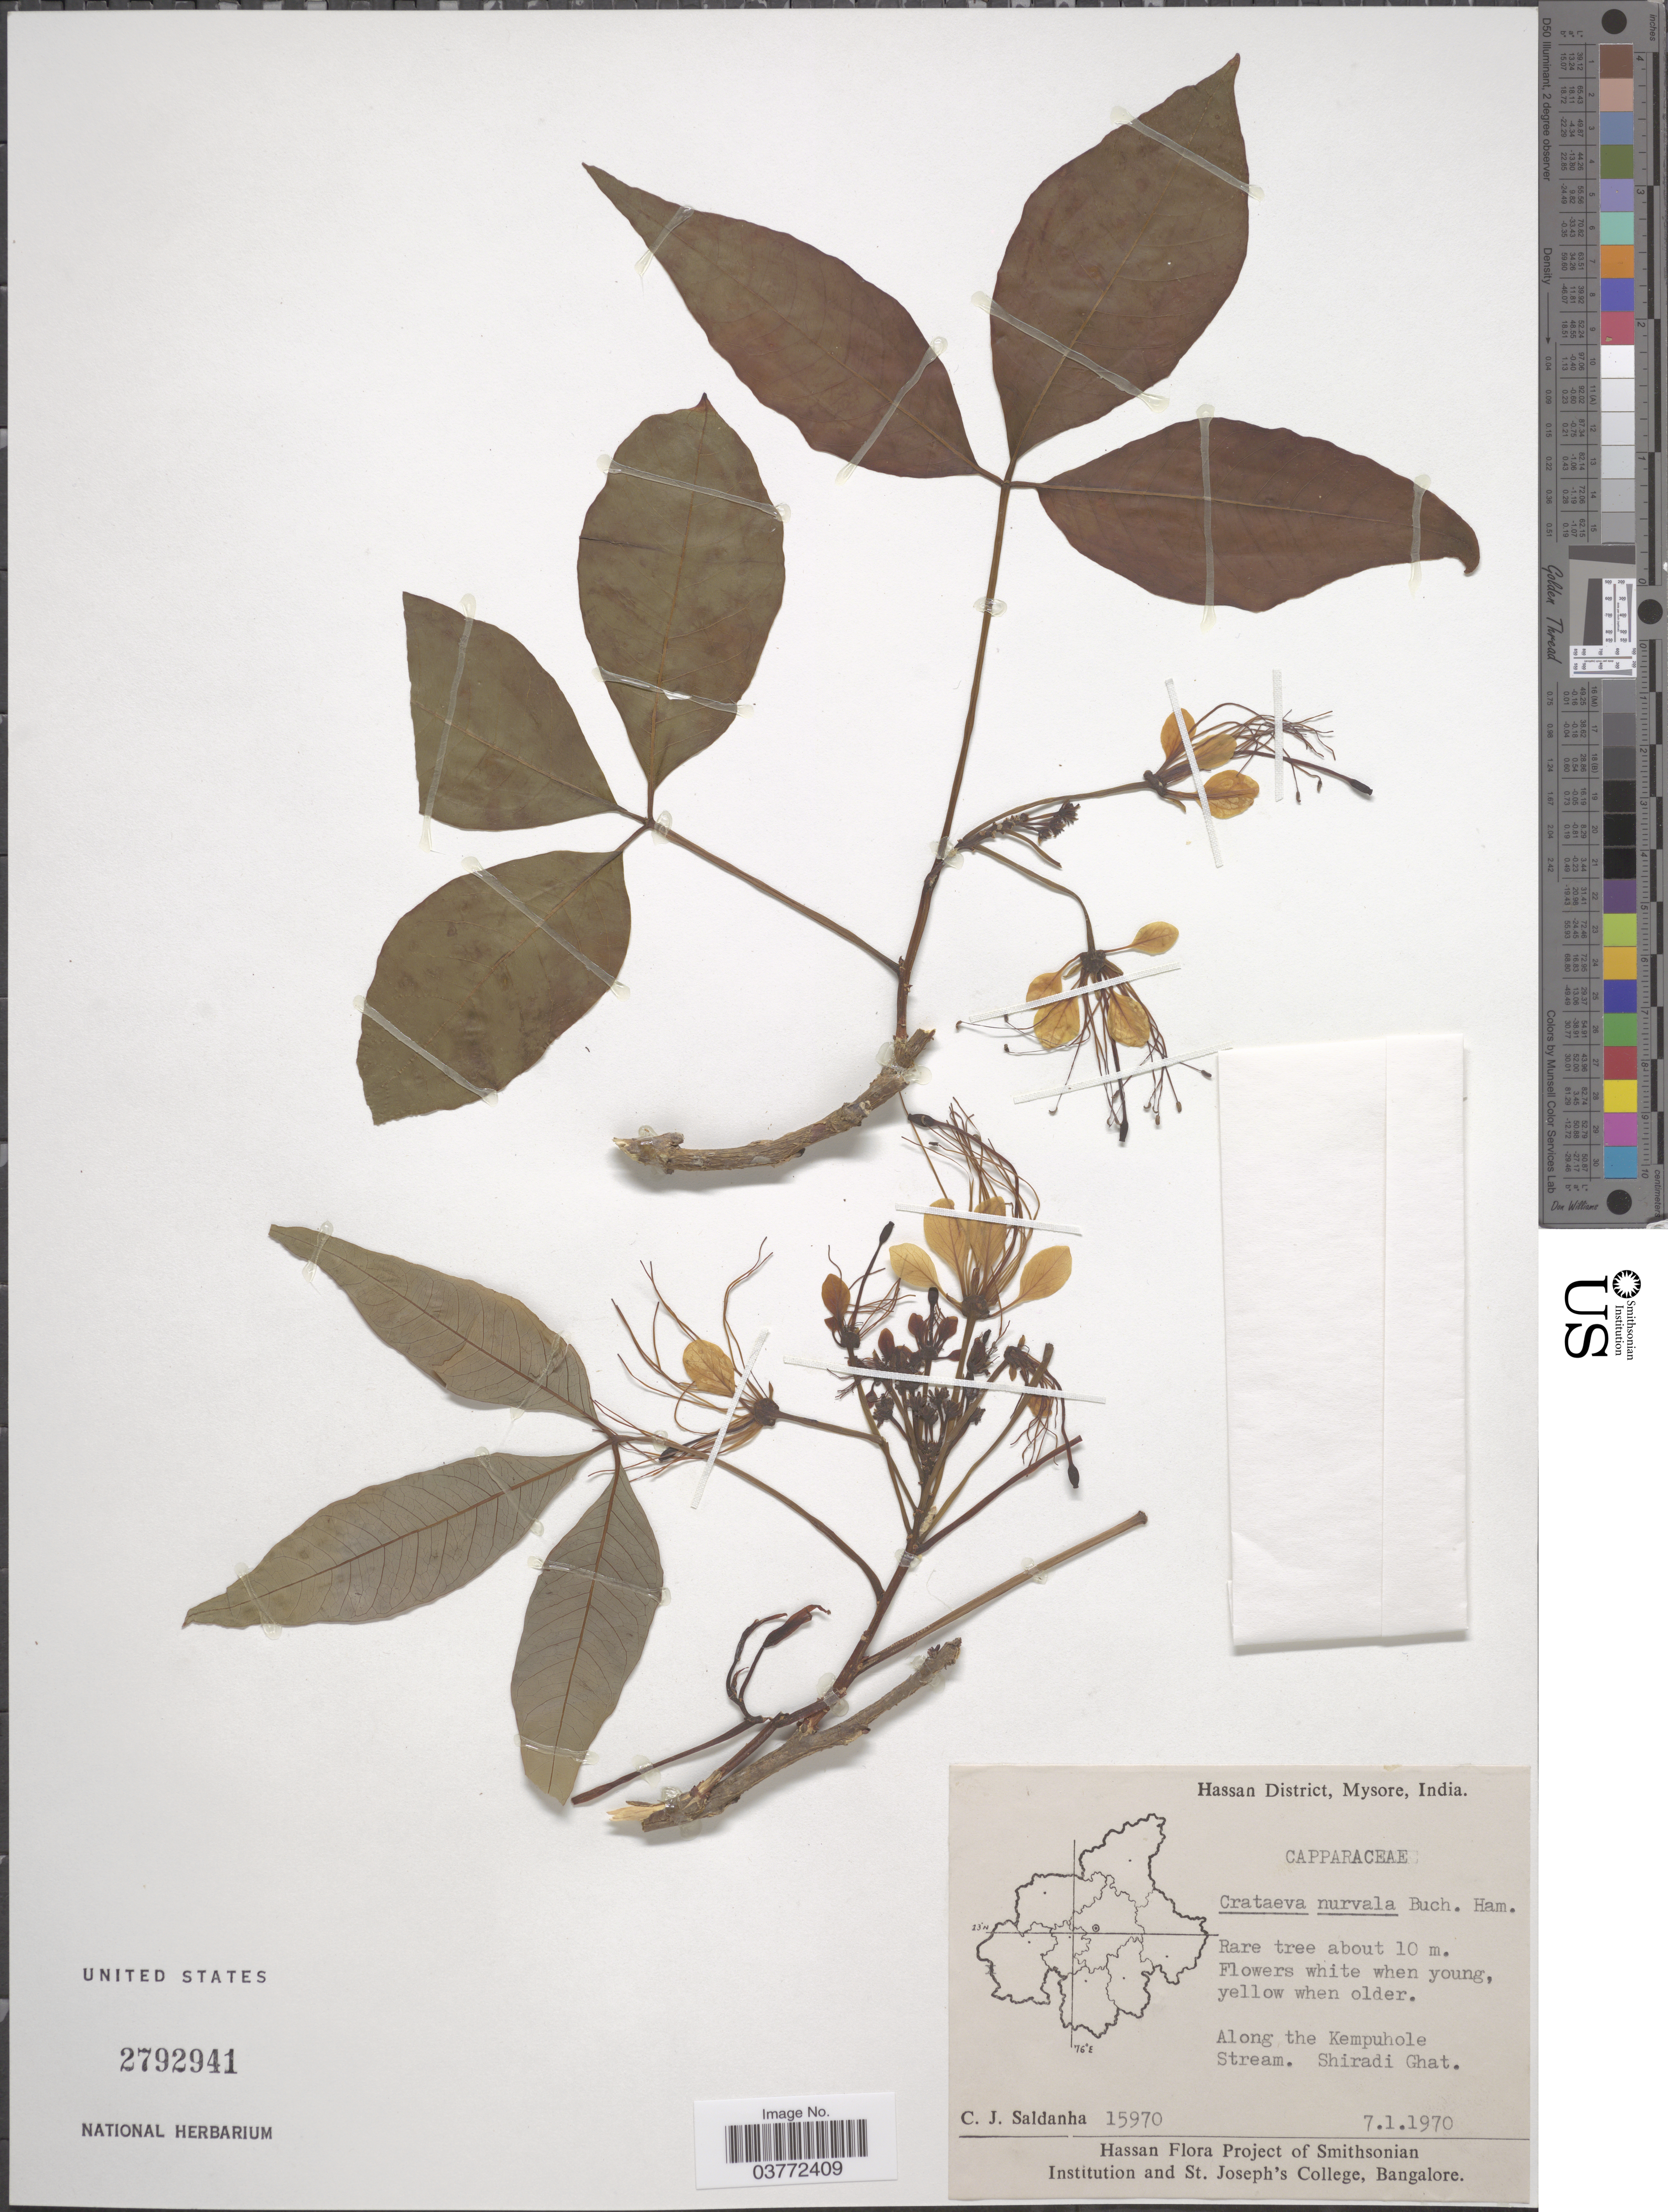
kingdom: Plantae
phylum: Tracheophyta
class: Magnoliopsida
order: Brassicales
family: Capparaceae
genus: Crateva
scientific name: Crateva nurvala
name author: Buch.-Ham.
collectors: C. J. Saldanha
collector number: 15970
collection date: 1970-01-07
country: India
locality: Hassan District, Along the Kempuhole Stream. Shiradi Ghat.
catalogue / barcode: US 2792941